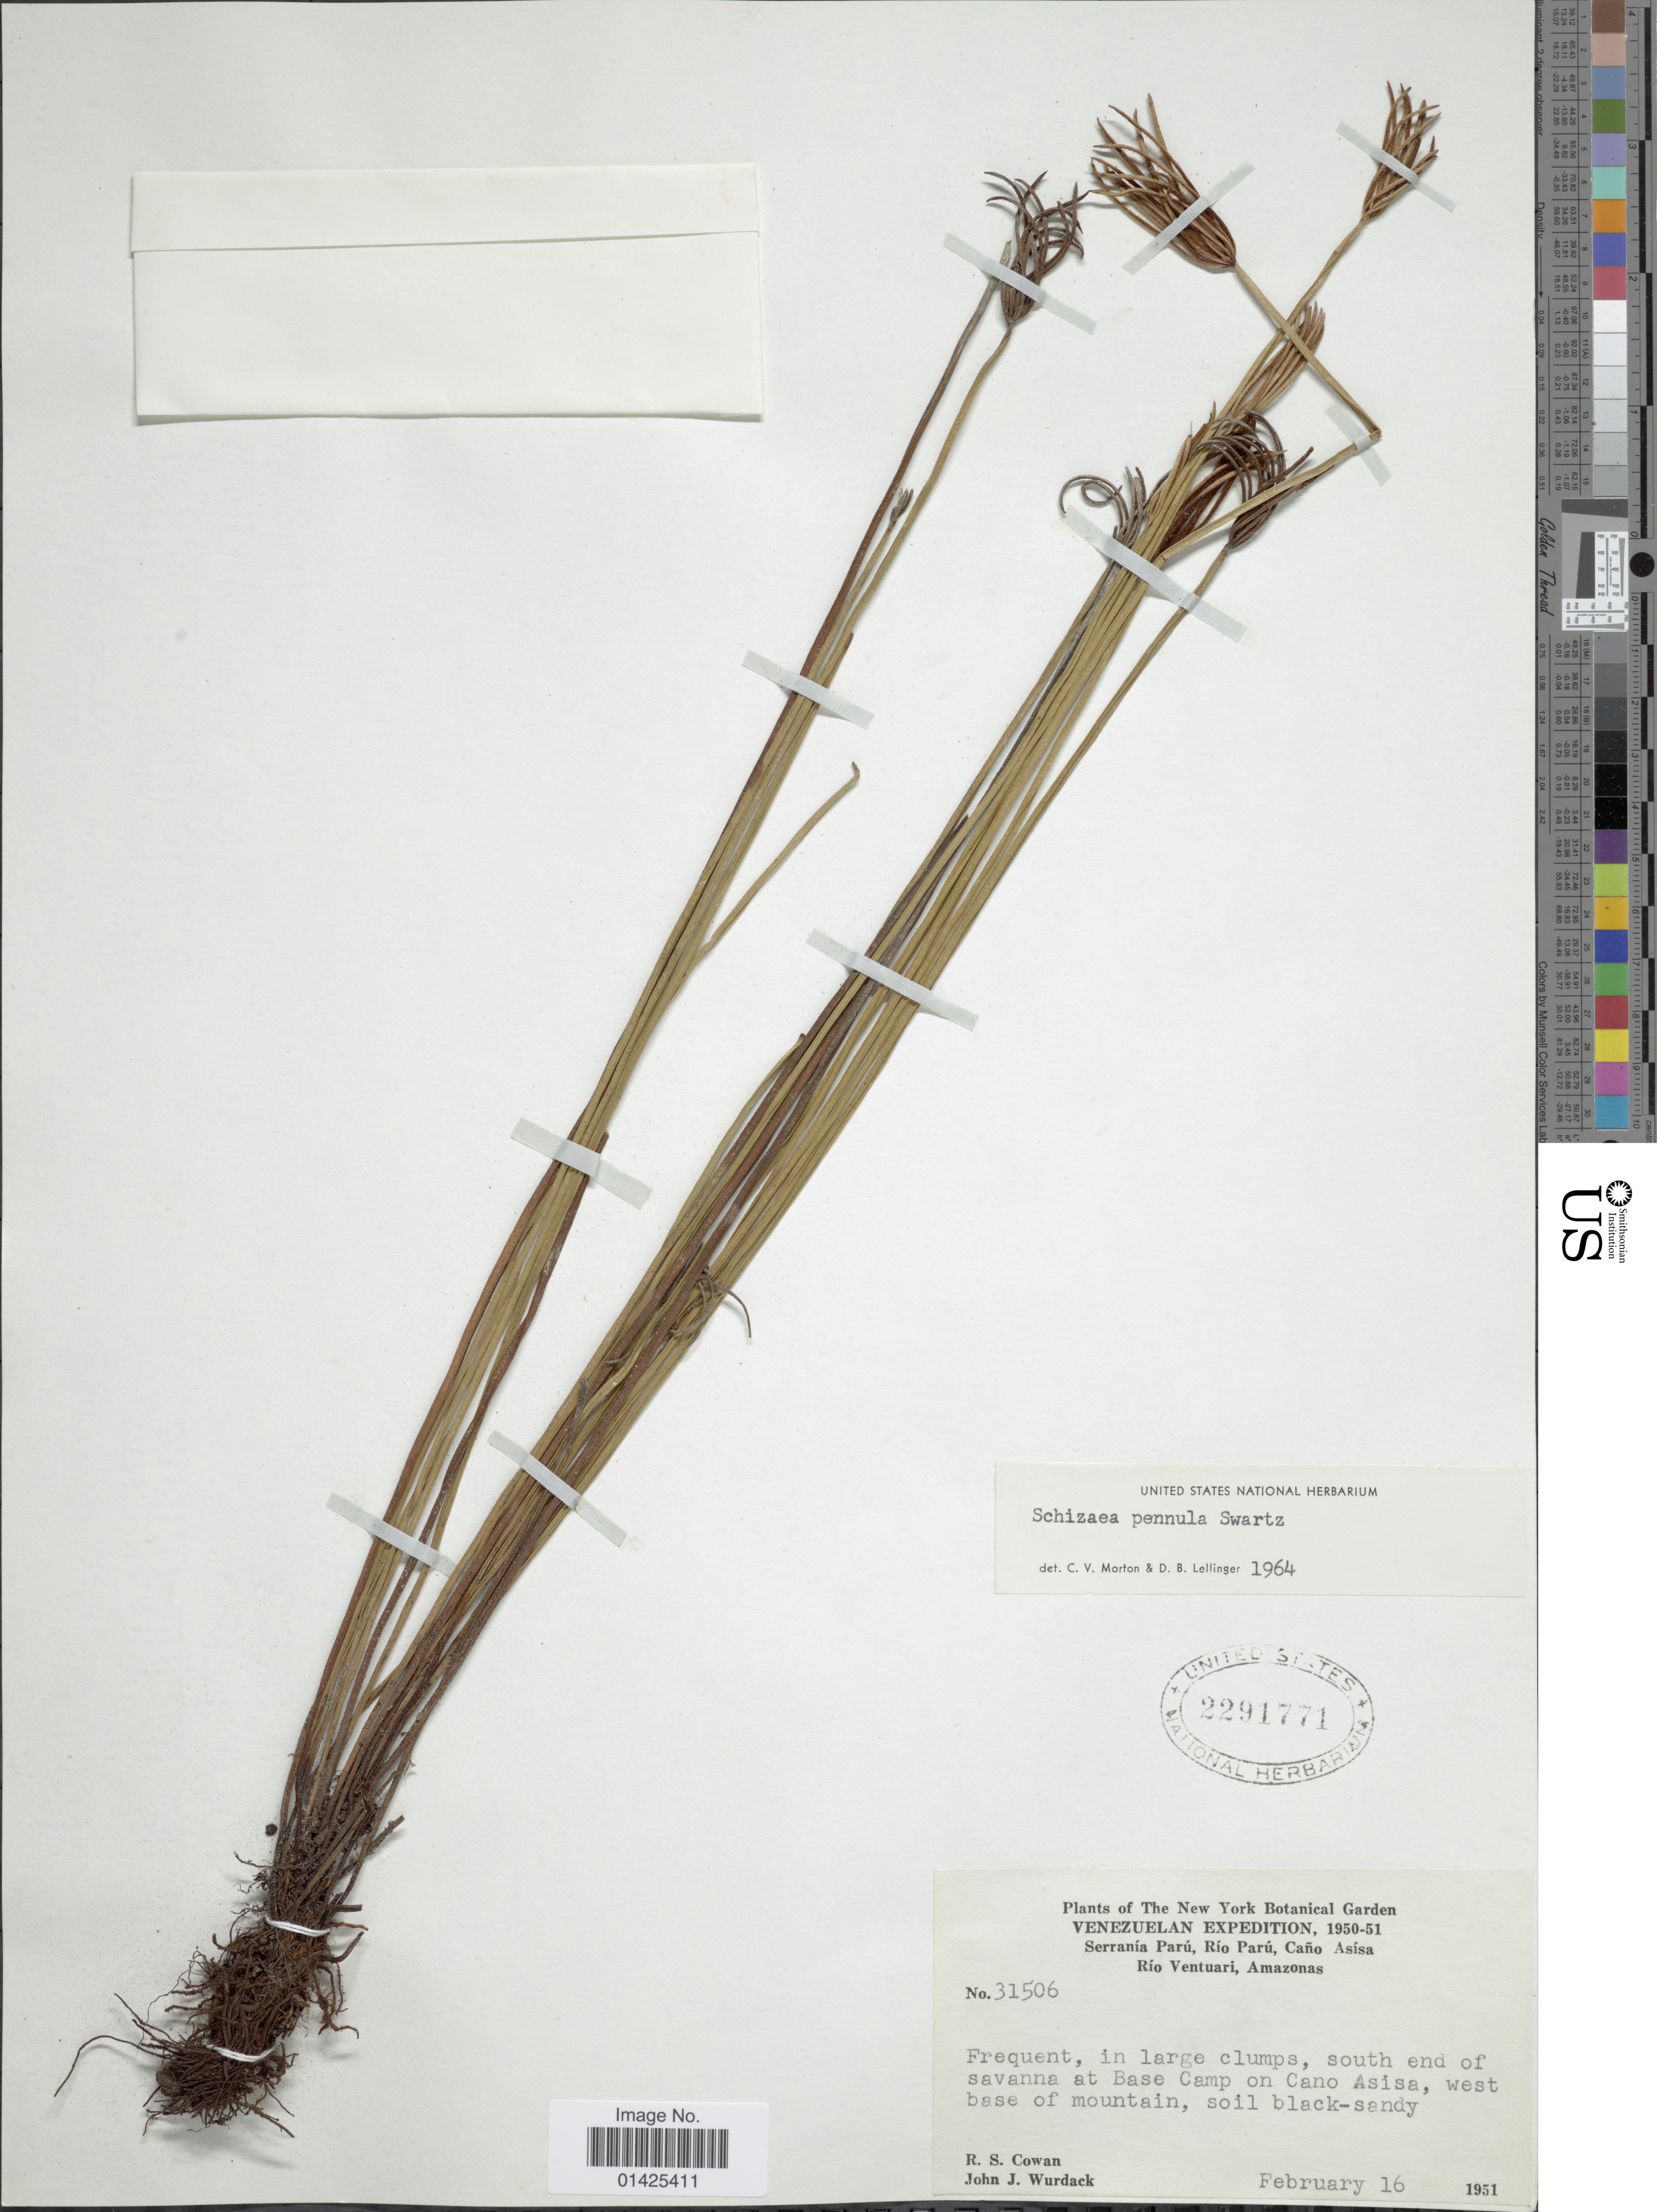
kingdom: Plantae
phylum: Tracheophyta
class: Polypodiopsida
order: Schizaeales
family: Schizaeaceae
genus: Actinostachys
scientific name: Actinostachys pennula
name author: (Sw.) Hook.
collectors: J. J. Wurdack & R. S. Cowan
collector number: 31506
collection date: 1951-02-16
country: Venezuela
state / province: Amazonas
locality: Serrania Paru, Rio Paru, Cano Asisa, Rio Ventuari, Amazonas. Frequent, in large clumps, south end of savanna at Base Camp on Cano Asisa, west base of mountain.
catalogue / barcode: US 2291771